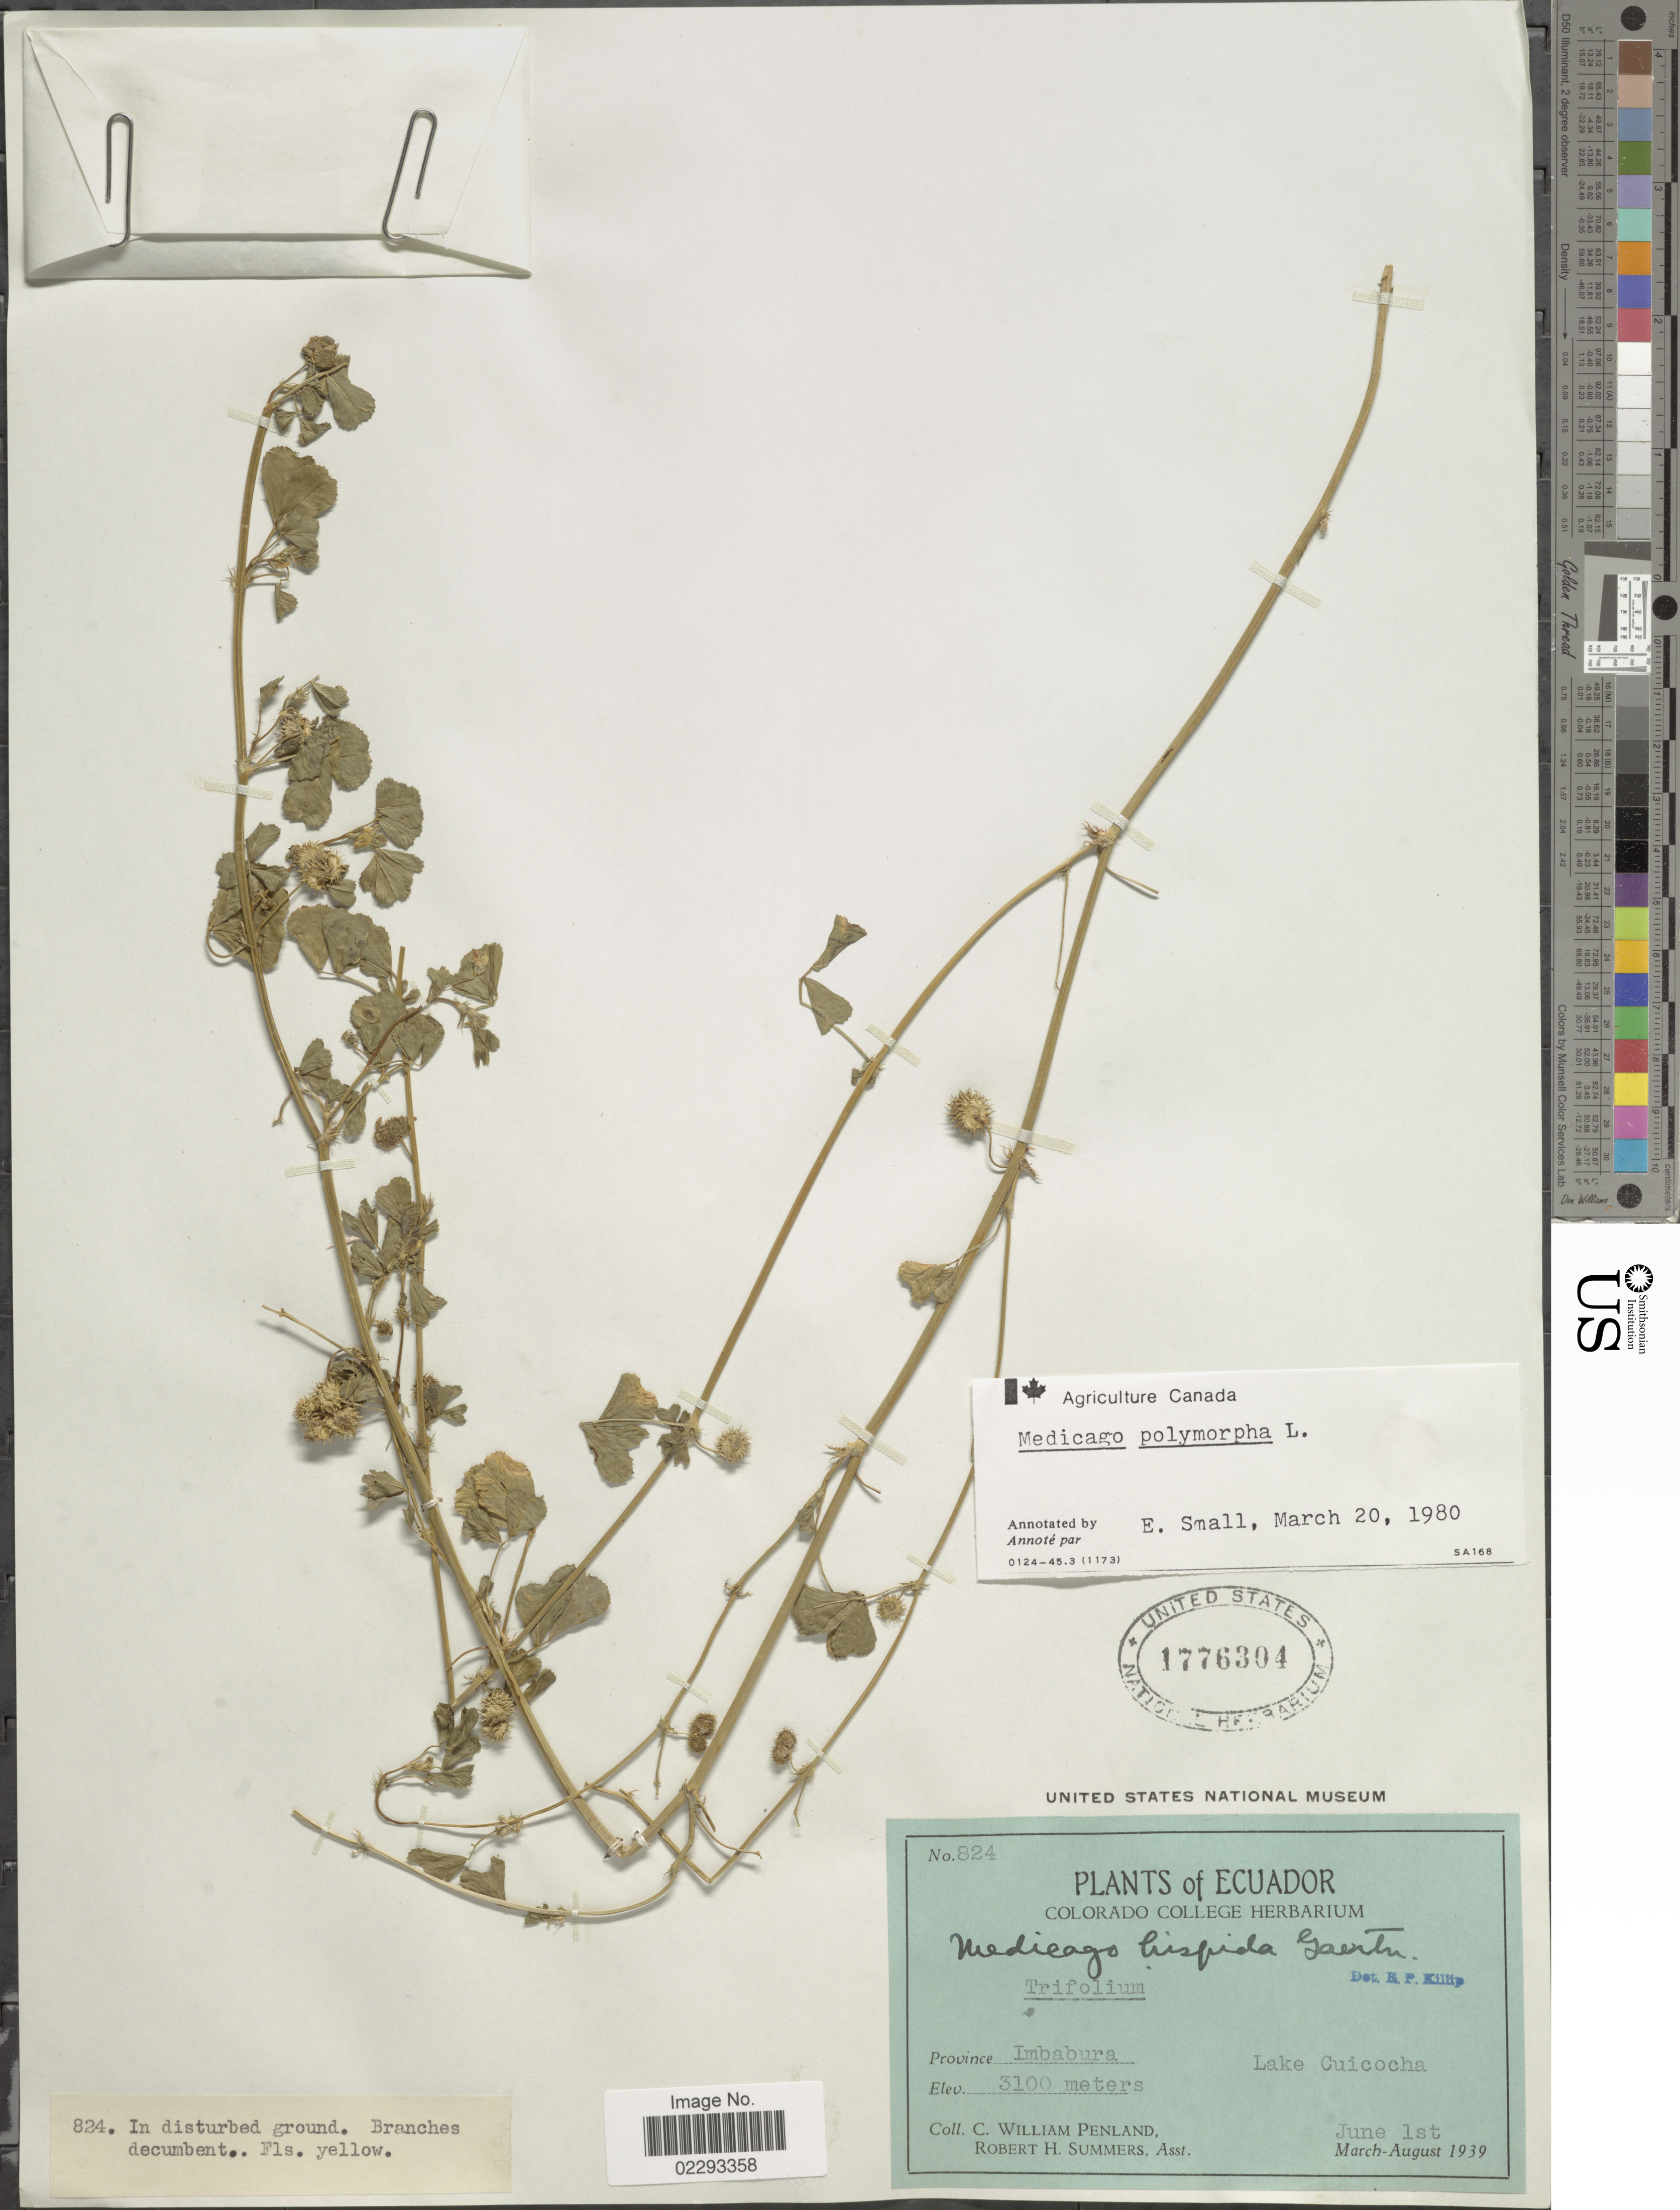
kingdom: Plantae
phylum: Tracheophyta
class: Magnoliopsida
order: Fabales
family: Fabaceae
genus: Medicago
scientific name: Medicago polymorpha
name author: L.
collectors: C. W. Penland & R. Summers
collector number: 824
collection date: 1939-06-01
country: Ecuador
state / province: Imbabura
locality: Lake Cuicocha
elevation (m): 3100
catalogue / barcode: US 1776304